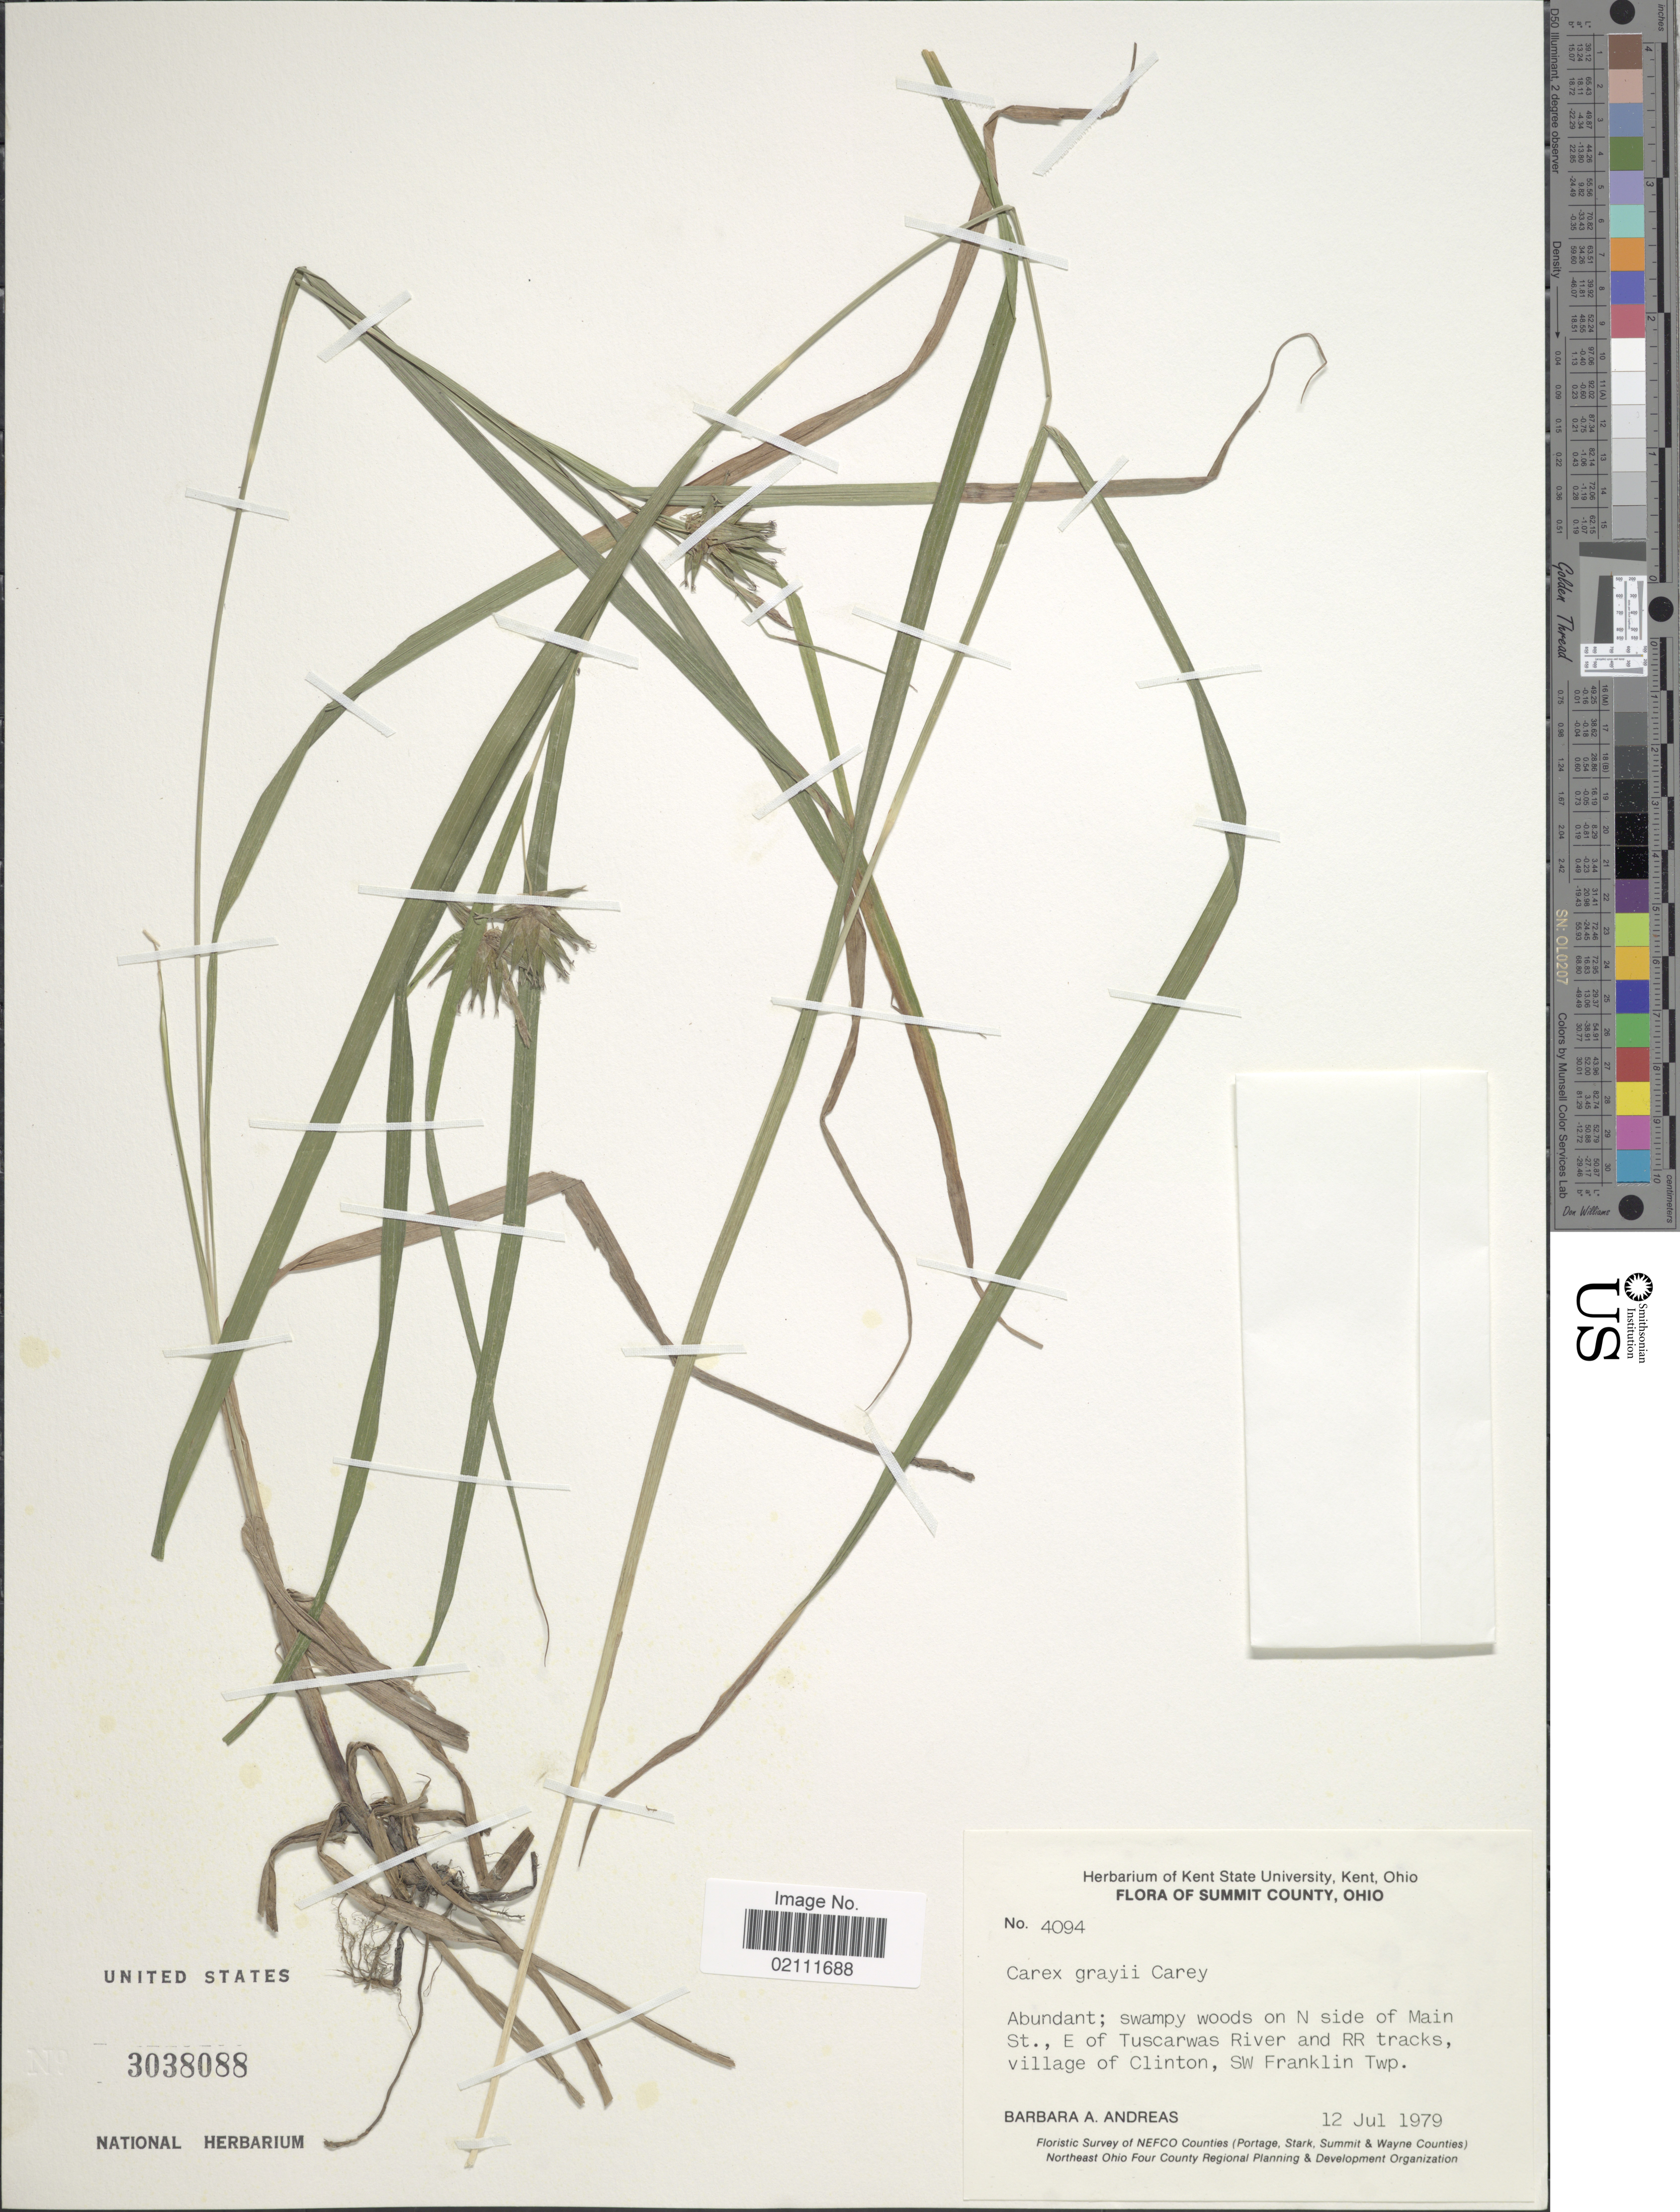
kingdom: Plantae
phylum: Tracheophyta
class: Liliopsida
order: Poales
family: Cyperaceae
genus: Carex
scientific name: Carex grayi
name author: J. Carey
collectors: B. A. Andreas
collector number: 4094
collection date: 1979-07-12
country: United States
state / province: Ohio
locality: Summit County, abundant; swampy woods on N side of Main St., E of Tuscarwas River and RR tracks, village of Clinton, SW Franklin Twp.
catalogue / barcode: US 3038088